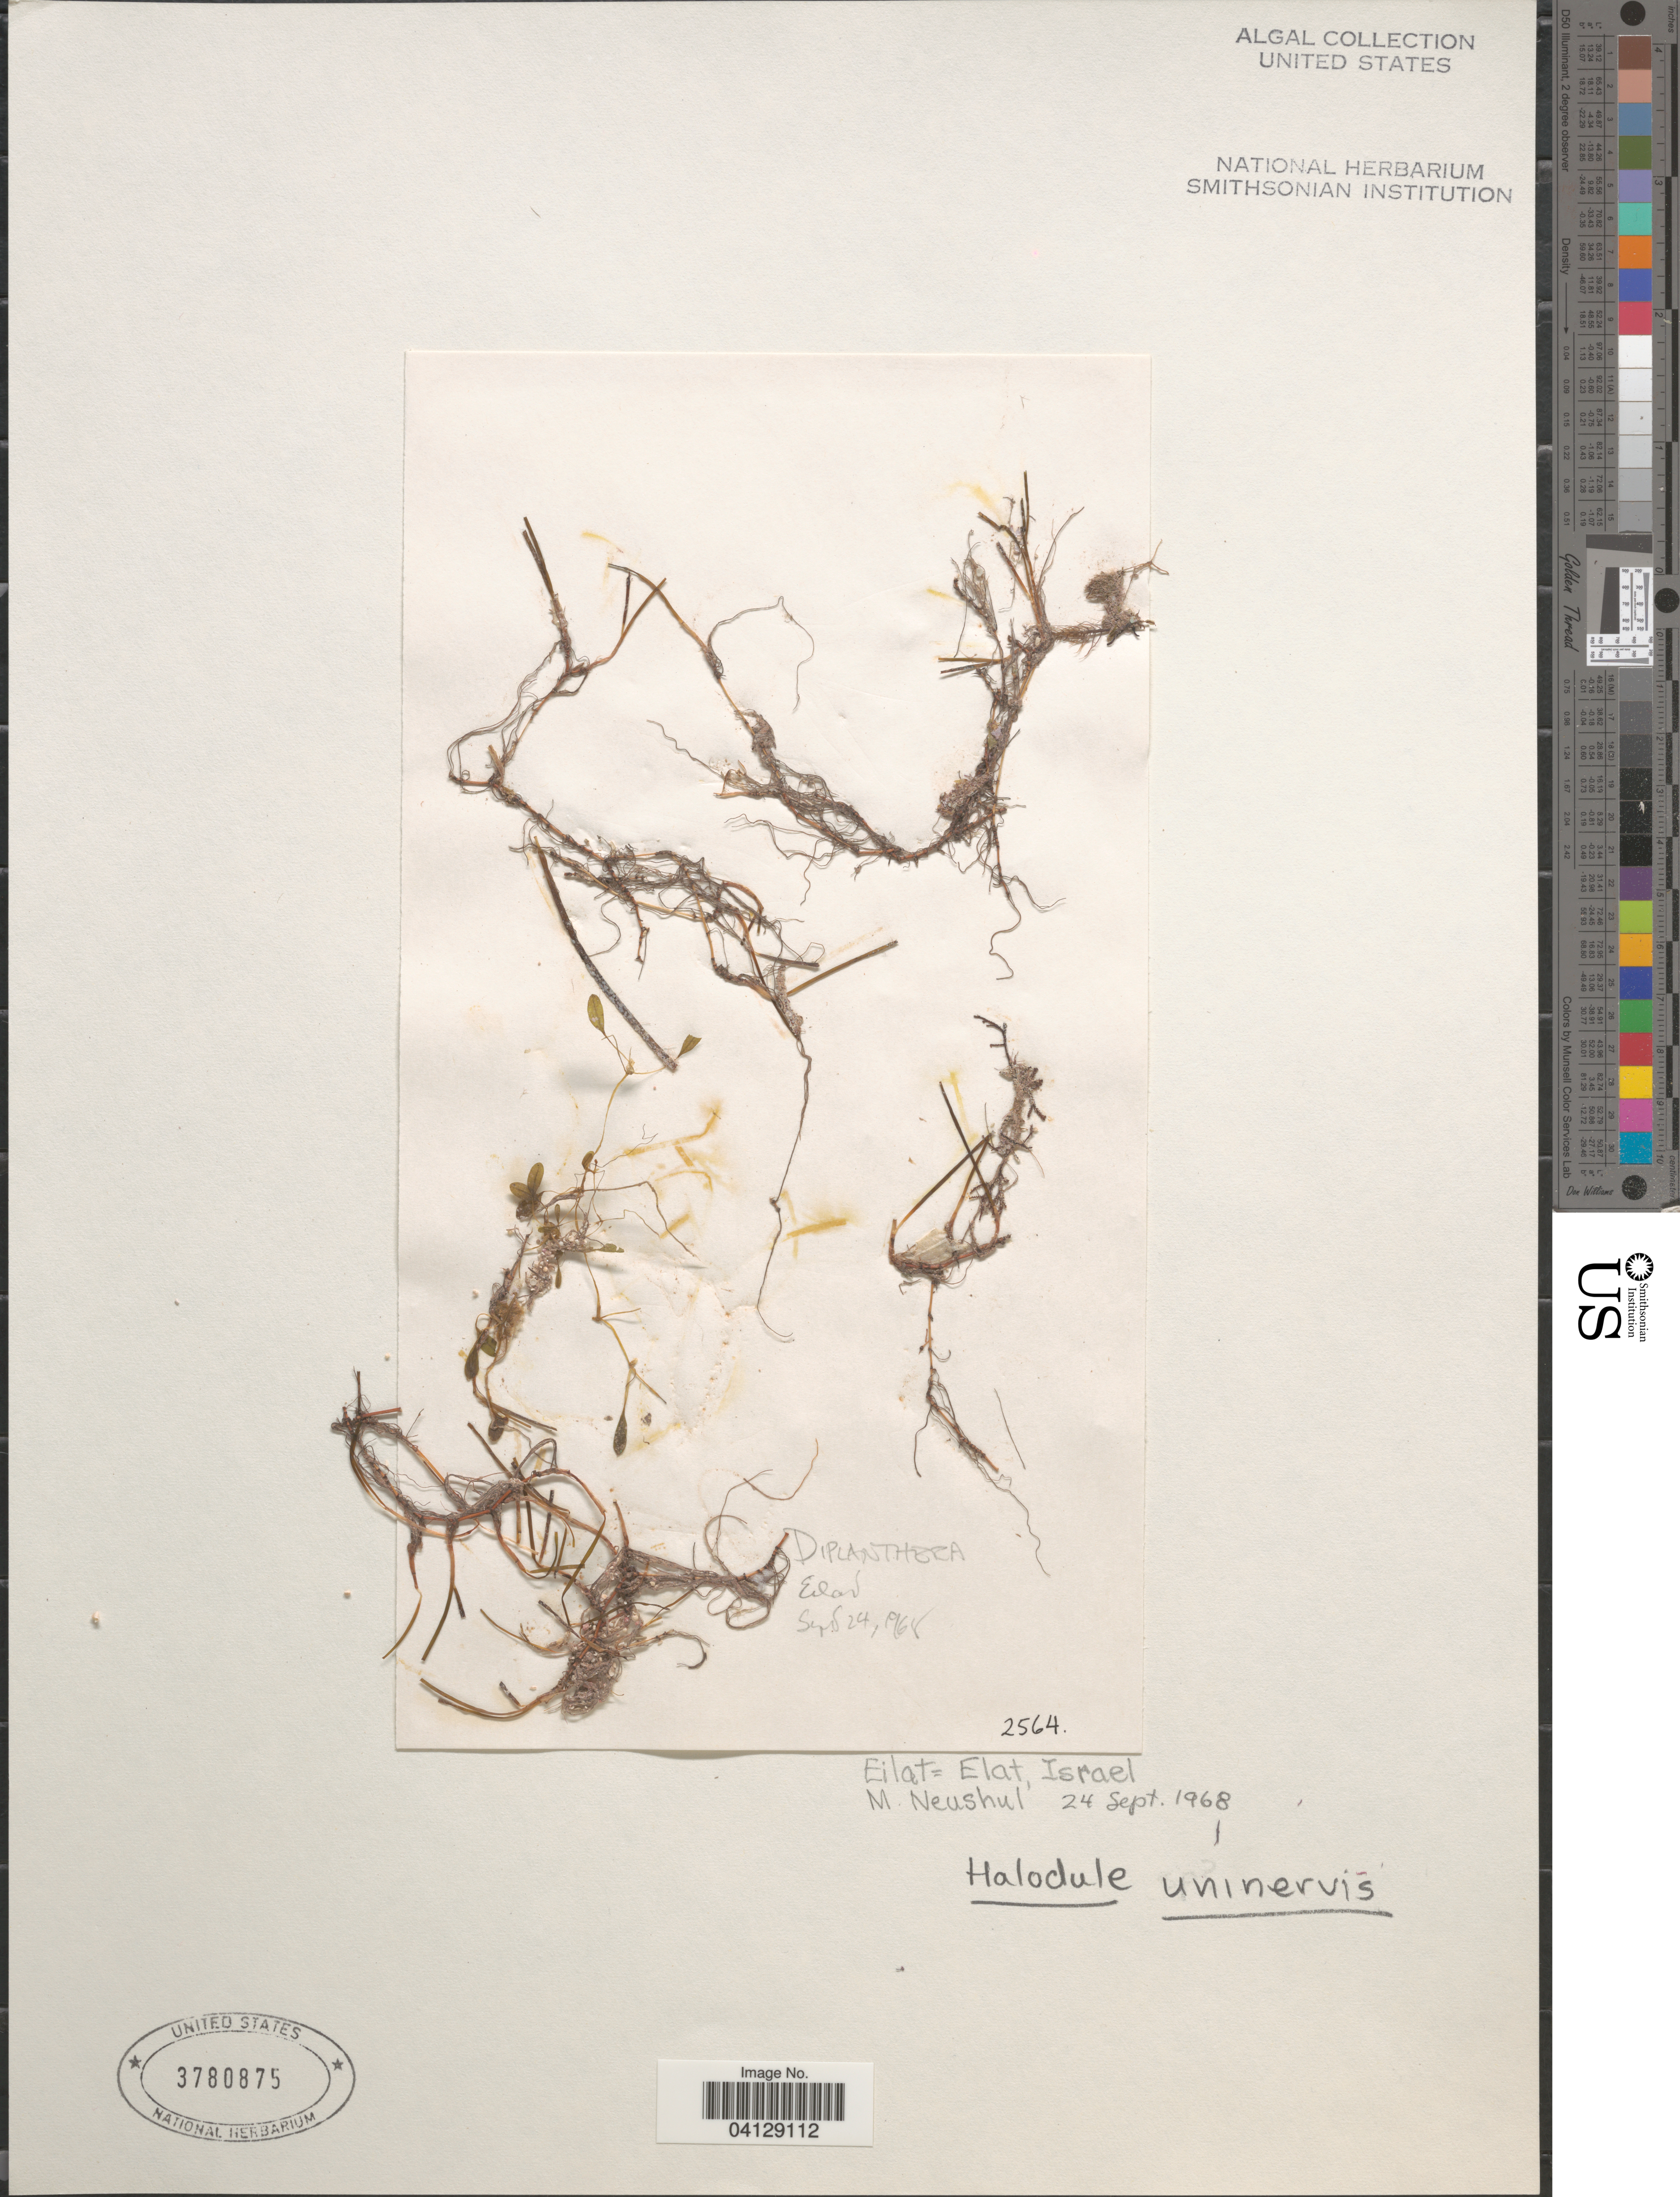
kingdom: Plantae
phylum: Tracheophyta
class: Liliopsida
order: Alismatales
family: Cymodoceaceae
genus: Halodule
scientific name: Halodule uninervis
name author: (Forssk.) Asch.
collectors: M. Neushul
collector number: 2564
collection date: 1968-09-24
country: Israel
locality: Eilat = Elat.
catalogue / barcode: US 3780875